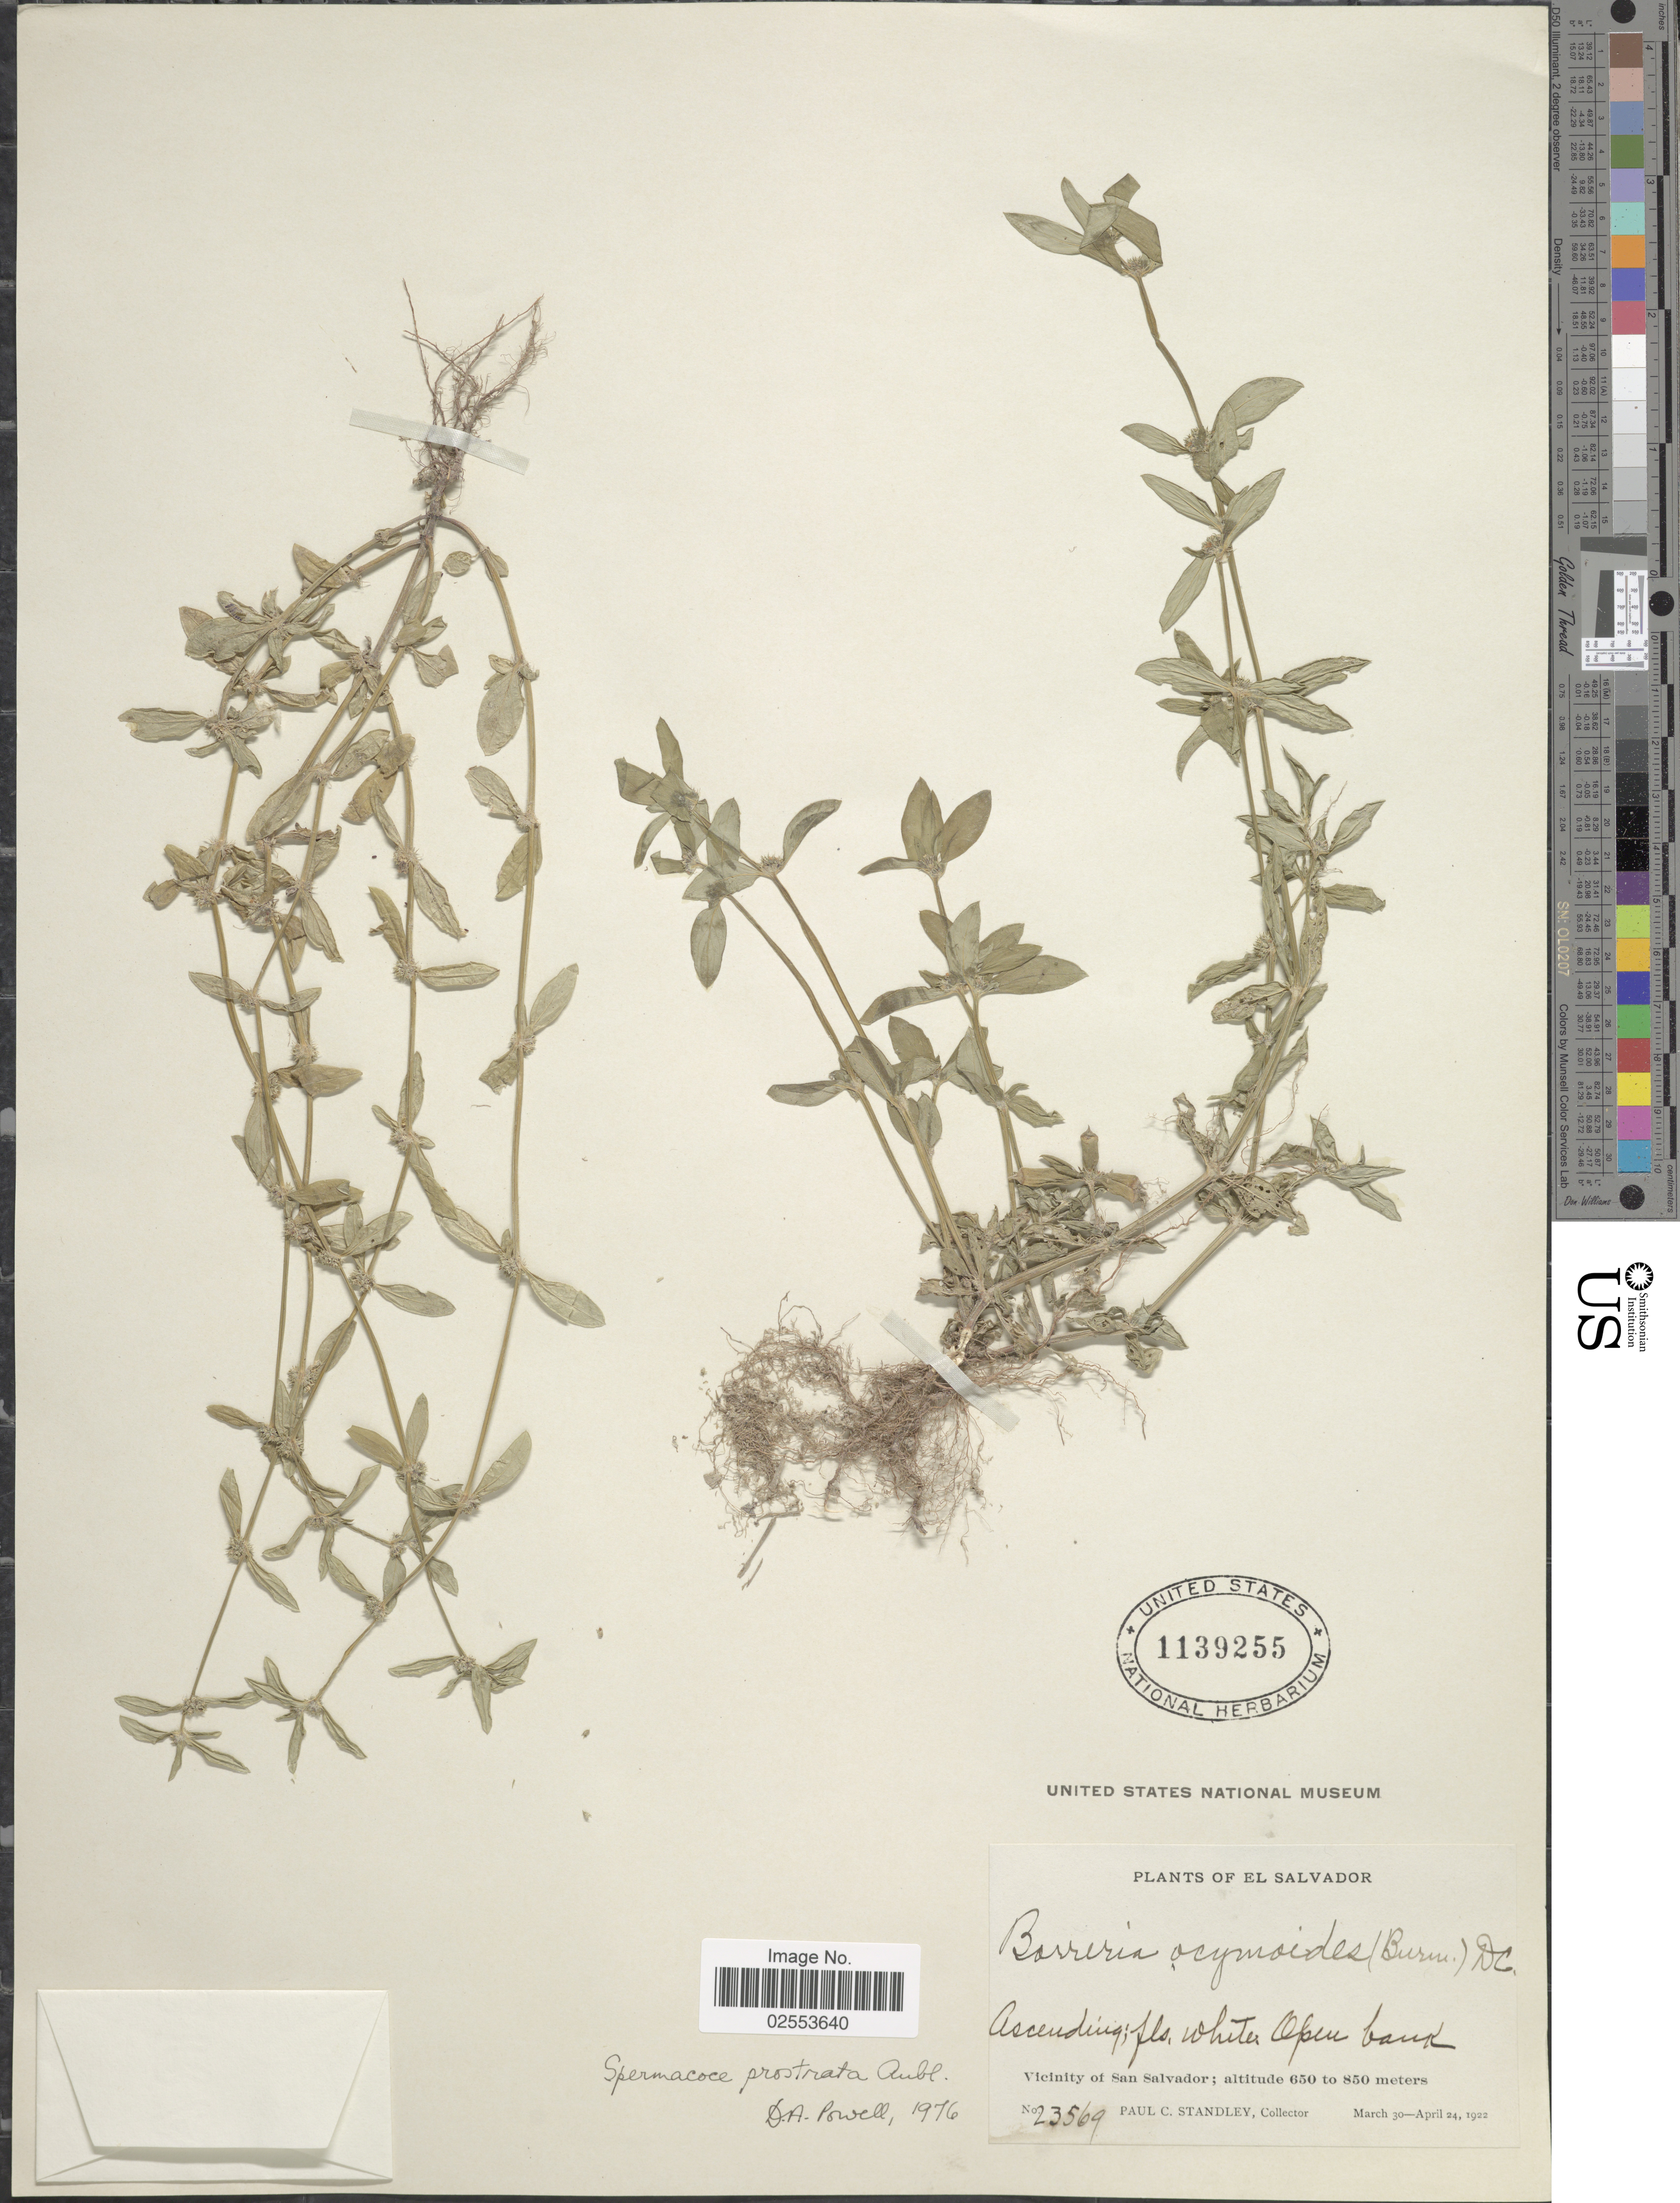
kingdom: Plantae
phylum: Tracheophyta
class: Magnoliopsida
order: Gentianales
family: Rubiaceae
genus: Spermacoce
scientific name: Spermacoce prostrata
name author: Aubl.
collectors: P. C. Standley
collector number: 23569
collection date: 1922-03-30/1922-04-24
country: El Salvador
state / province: San Salvador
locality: Vicinity of San Salvador, Ascending, open bank.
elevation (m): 650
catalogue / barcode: US 1139255